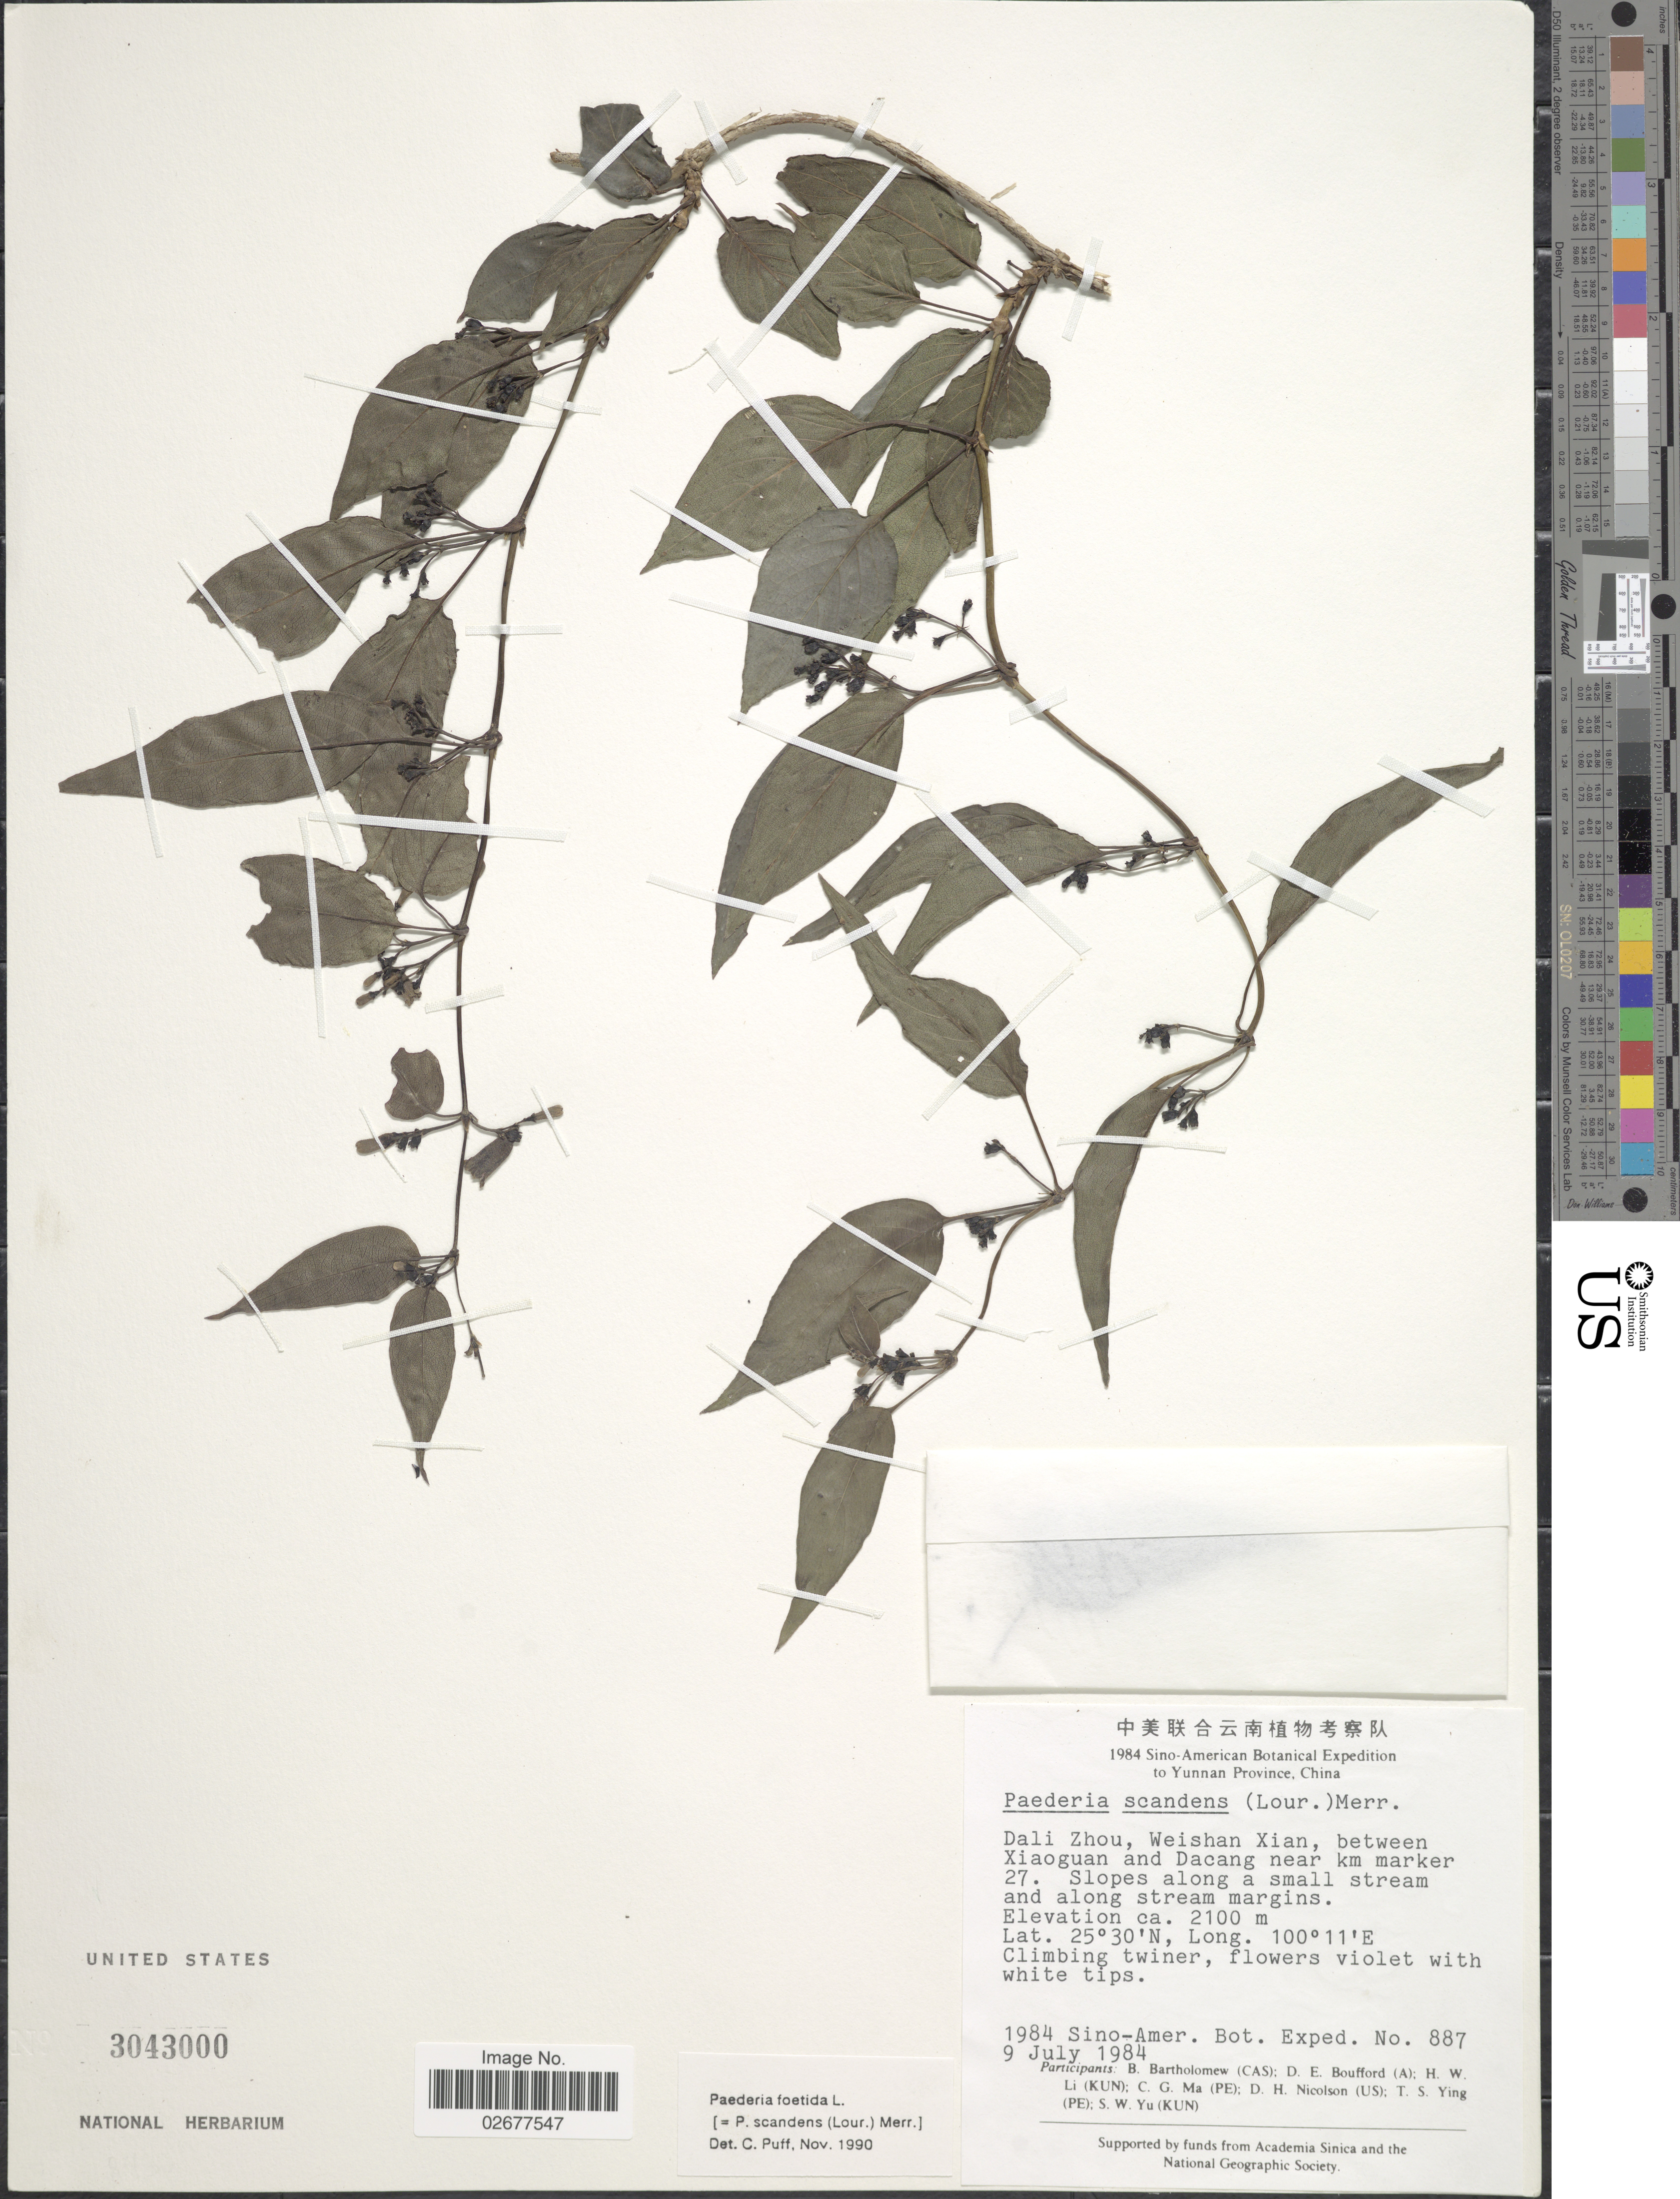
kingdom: Plantae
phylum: Tracheophyta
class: Magnoliopsida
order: Gentianales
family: Rubiaceae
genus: Paederia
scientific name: Paederia foetida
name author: Wall.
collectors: Sino-Amer. Bot. Exped. 1984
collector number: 887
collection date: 1984-07-09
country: China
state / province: Yunnan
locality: Dali Zhou, Weishan Xian, between Xiaoguan and Dacang near km marker 27. Slopes along a small stream and along stream margins.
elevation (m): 2100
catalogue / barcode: US 3043000